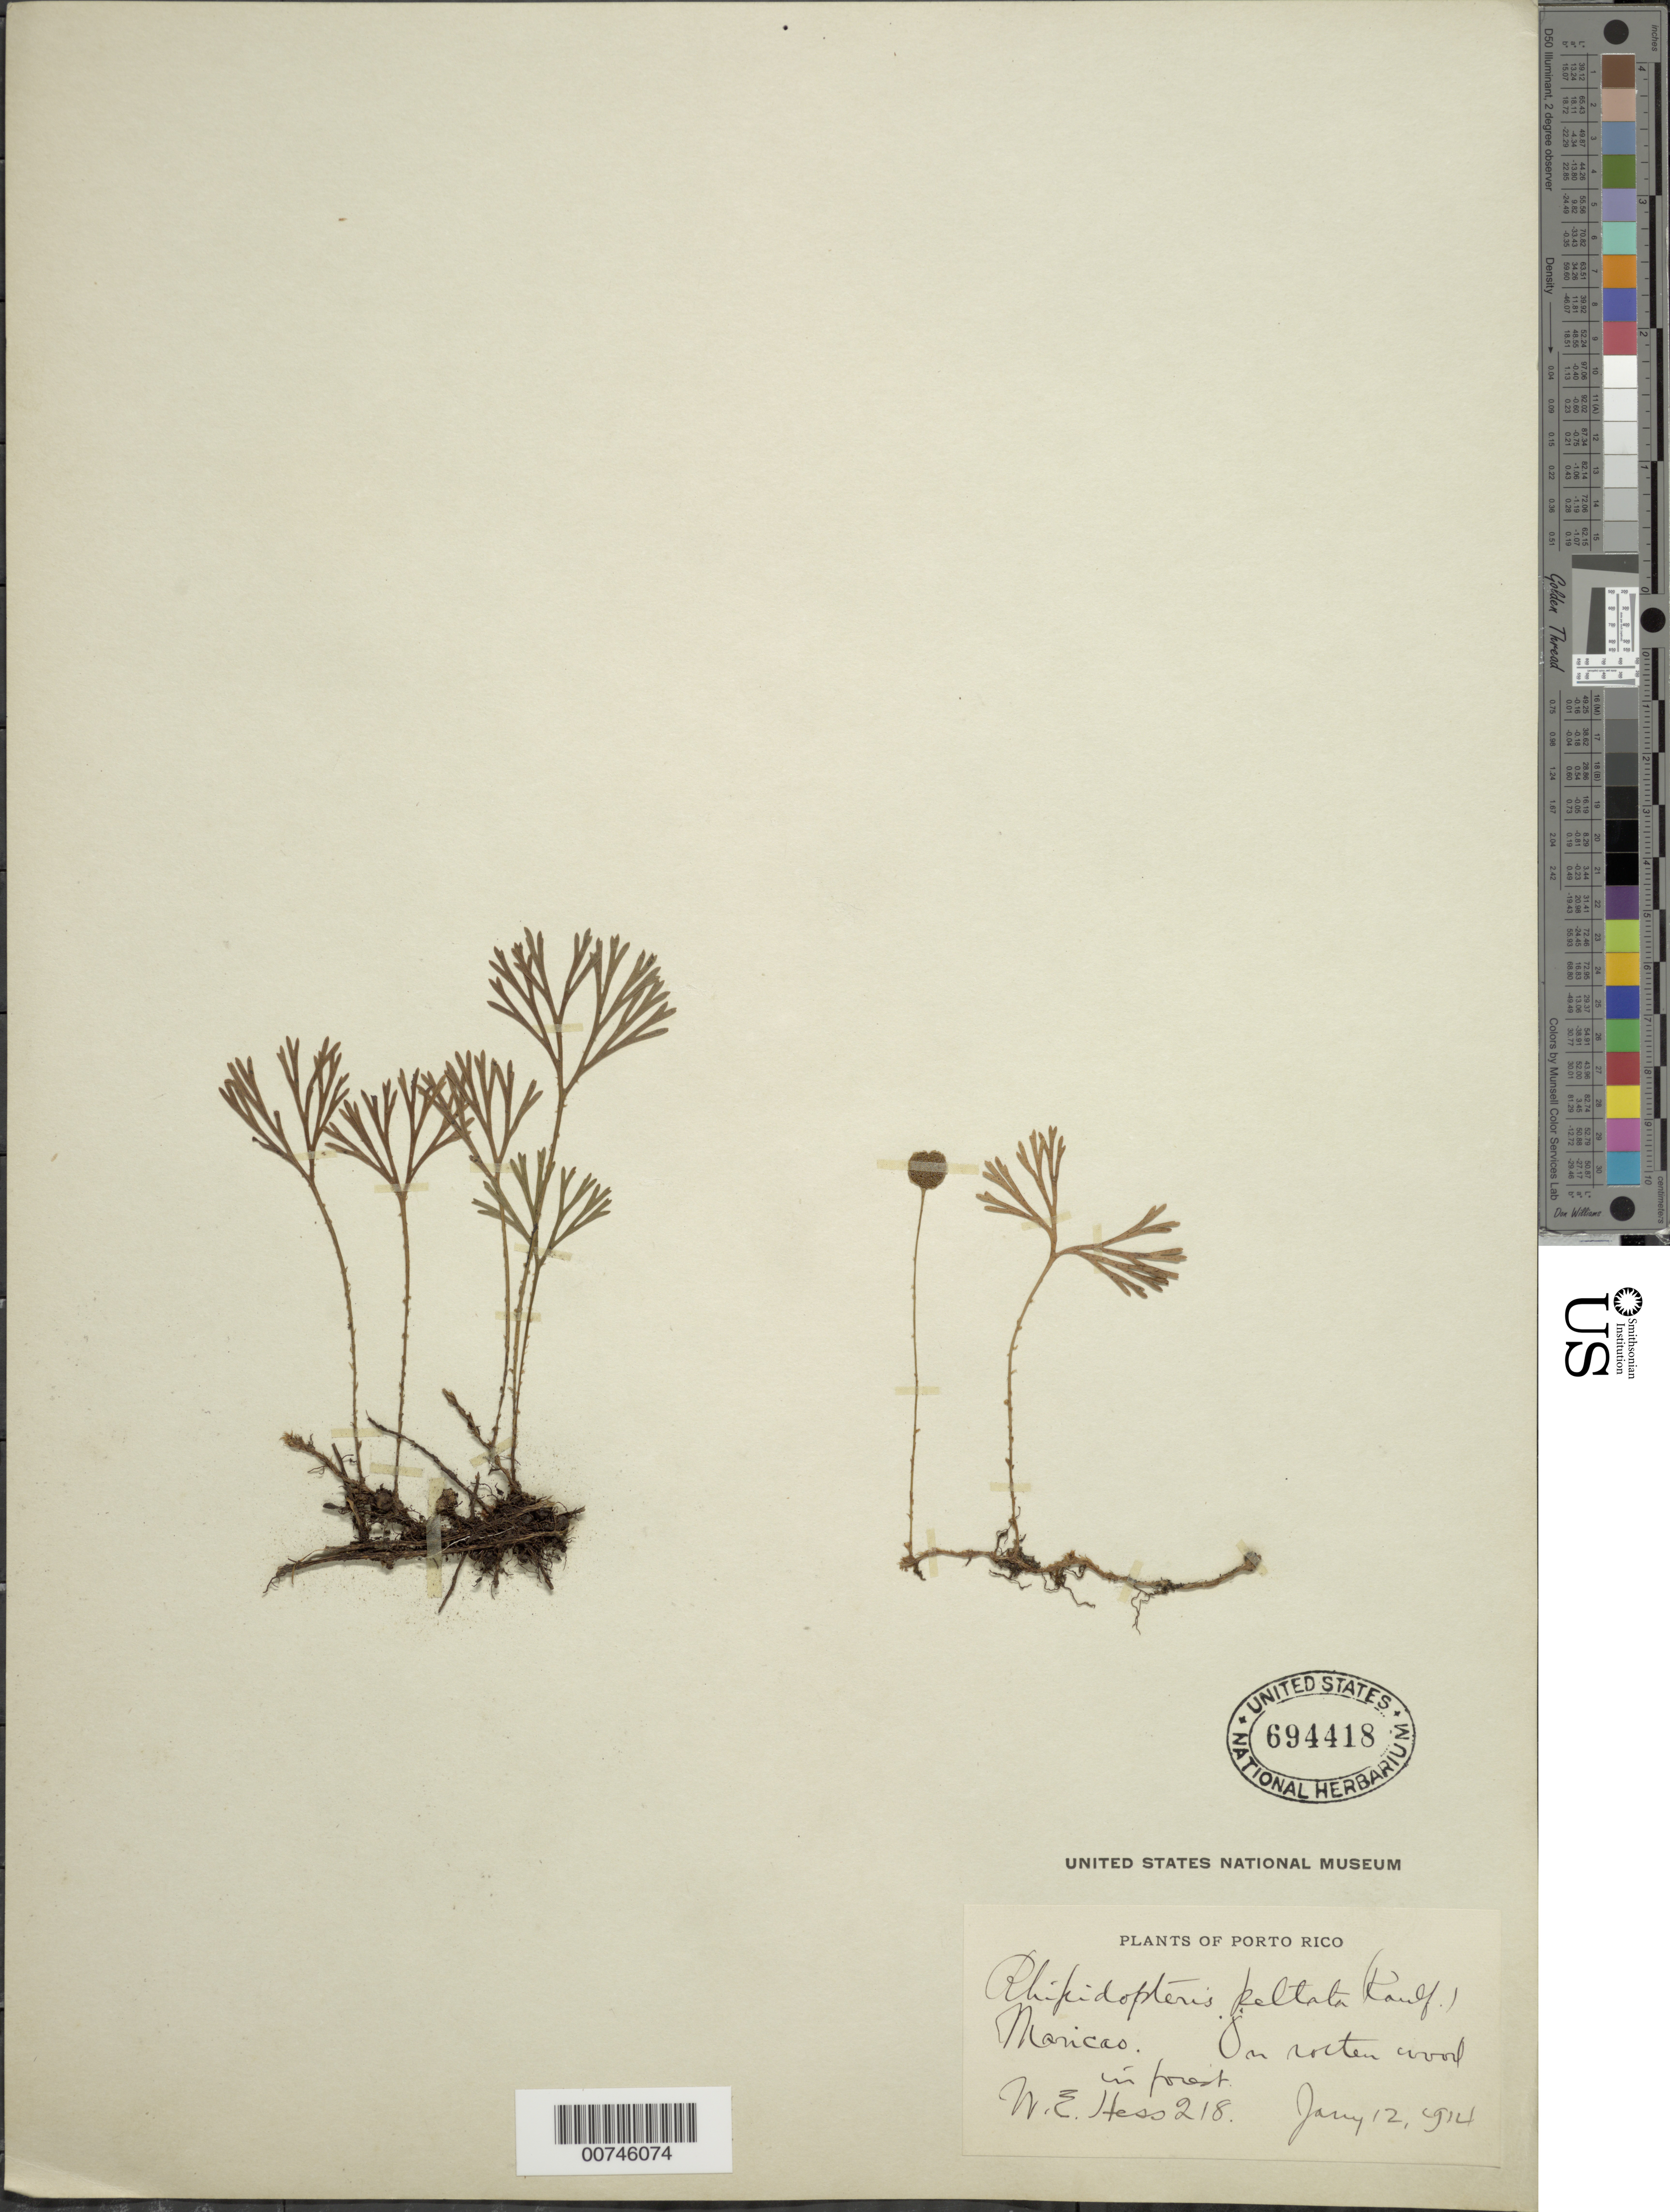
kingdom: Plantae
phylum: Tracheophyta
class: Polypodiopsida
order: Polypodiales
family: Dryopteridaceae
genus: Elaphoglossum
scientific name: Elaphoglossum peltatum f. peltatum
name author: (Sw.) Urb.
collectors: W. Hess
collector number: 218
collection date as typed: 12 Jan 1914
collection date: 1914-01-12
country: Puerto Rico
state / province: Maricao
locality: In forest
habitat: On rotten wood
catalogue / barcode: US 694418